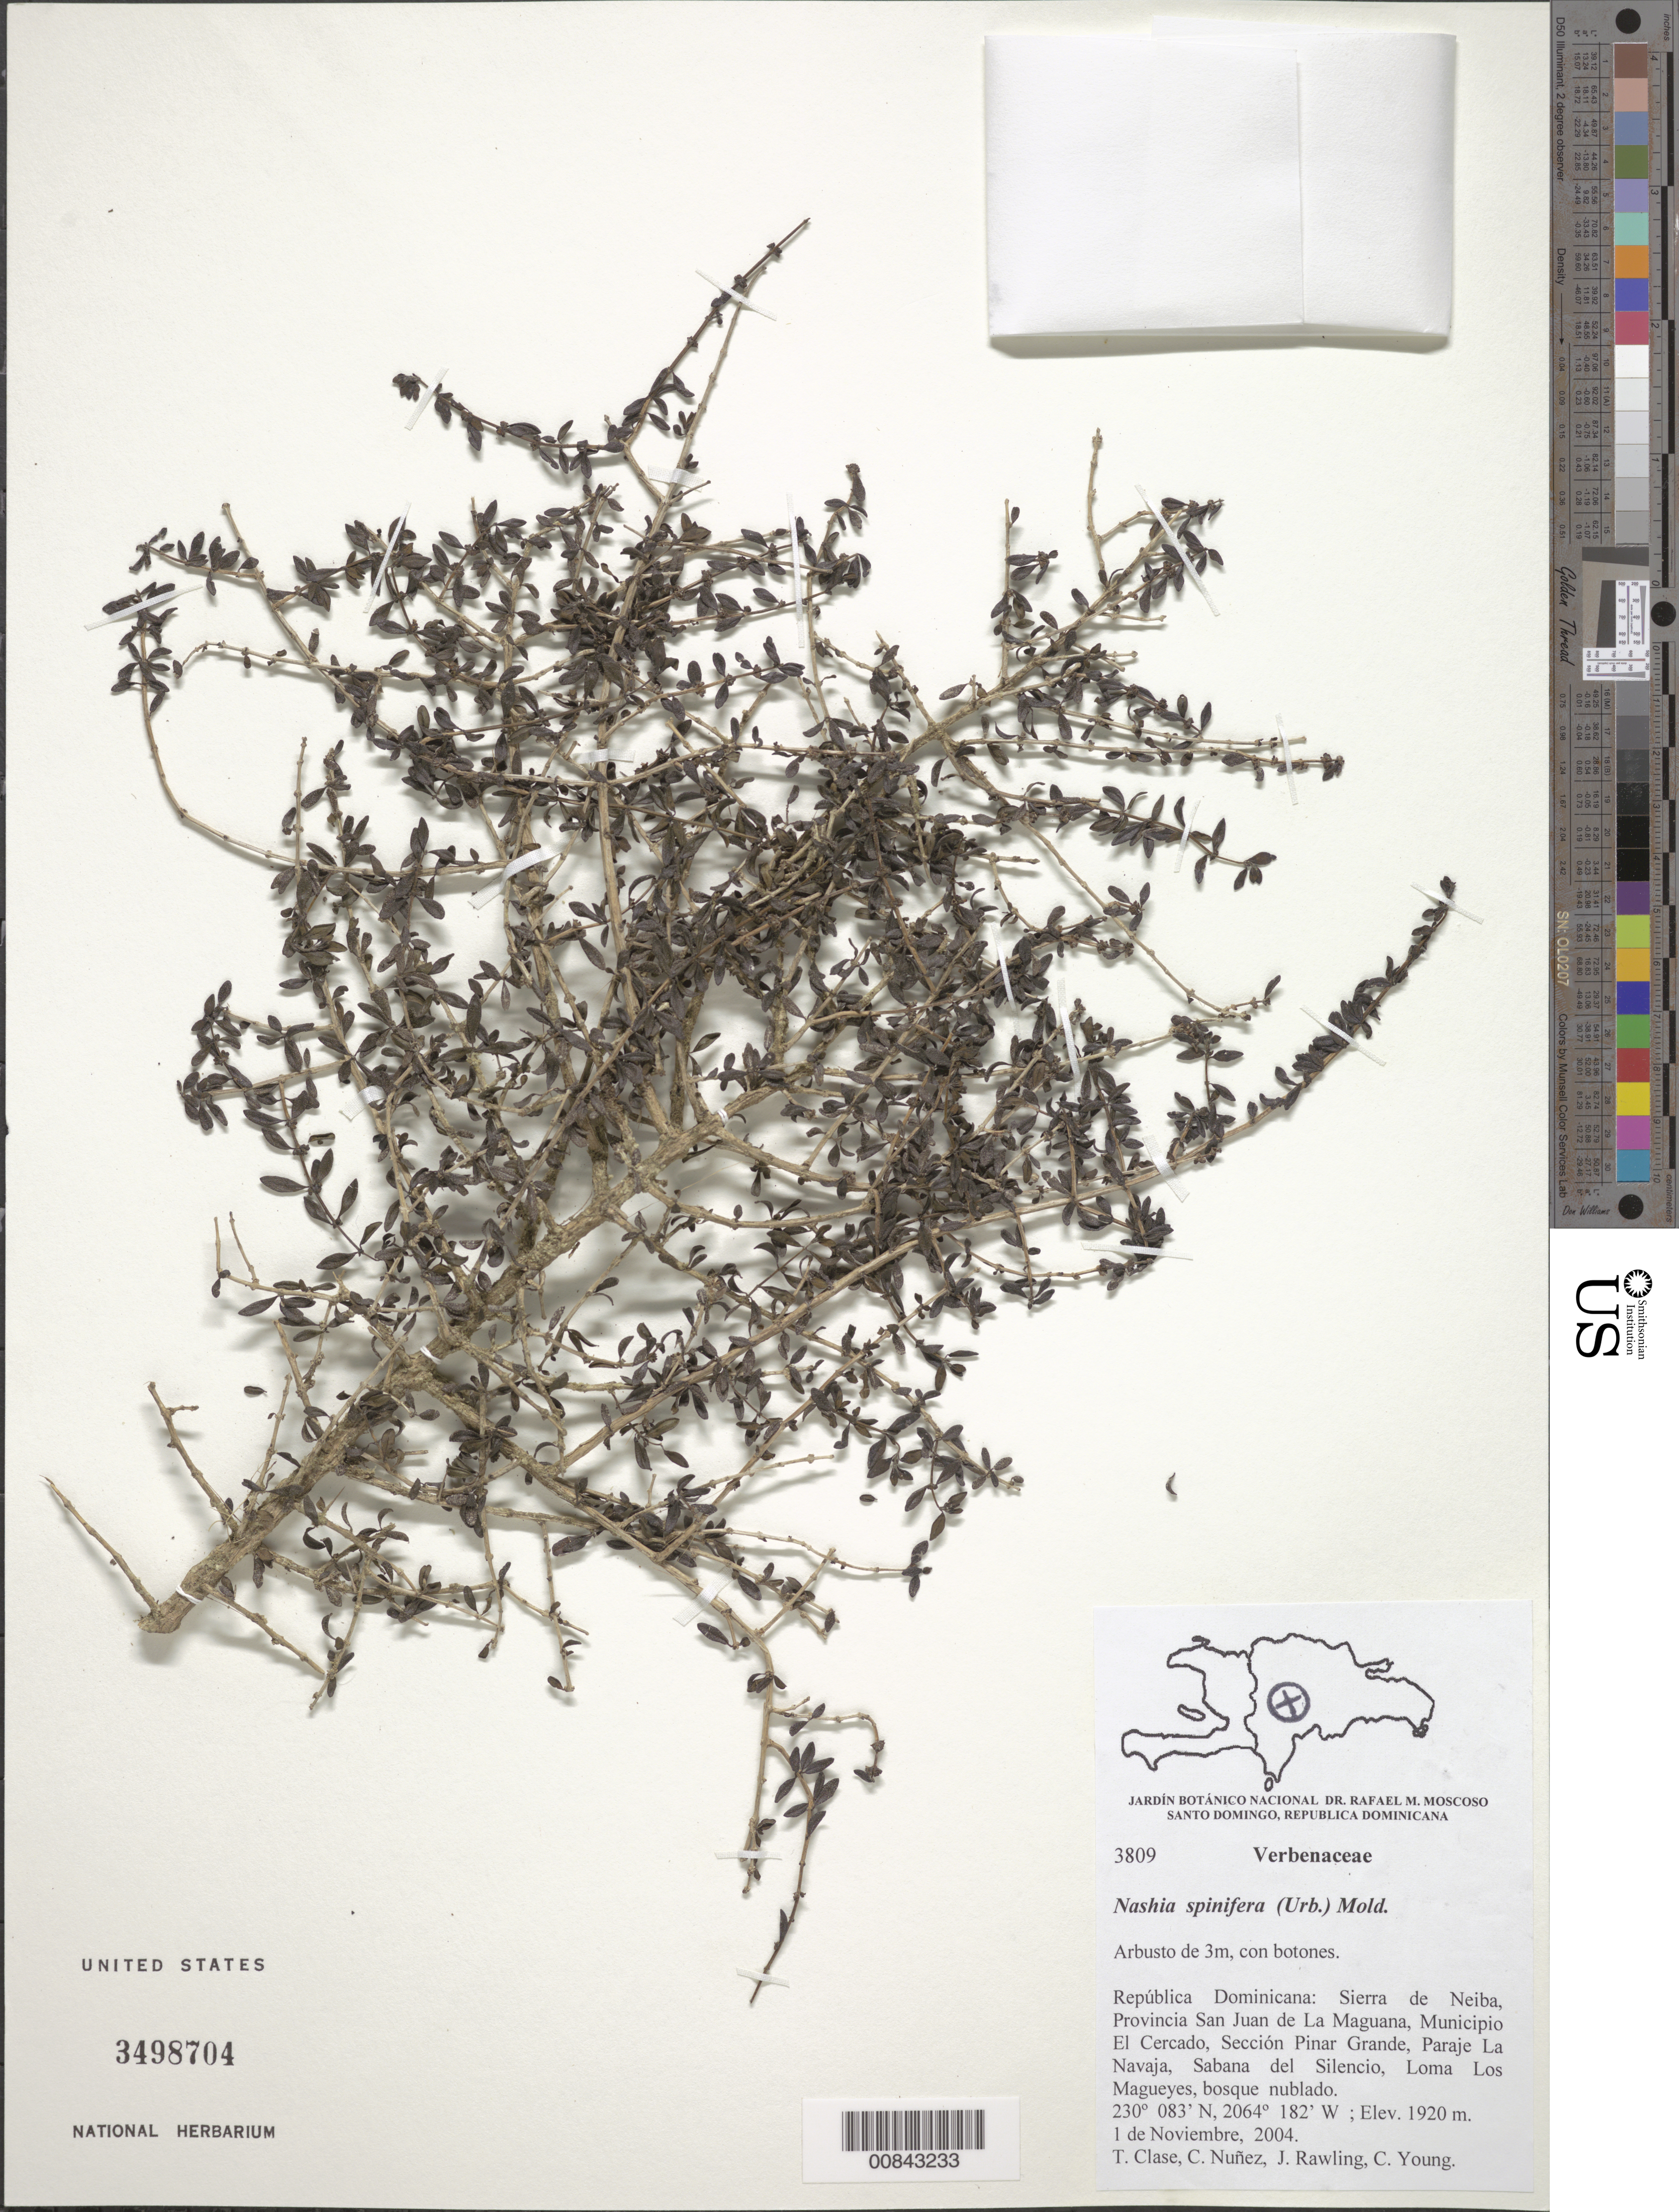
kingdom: Plantae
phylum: Tracheophyta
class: Magnoliopsida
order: Lamiales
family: Verbenaceae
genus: Nashia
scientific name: Nashia spinifera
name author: (Urb.) Moldenke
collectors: T. Clase, C. Nunez, J. Rawling & C. Young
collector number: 3809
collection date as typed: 01 Nov 2004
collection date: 2004-11-01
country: Dominican Republic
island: Hispaniola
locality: Sierra de Neiba, Prov. San Juan de La Maguana, Mun. El Cercado, Sección Pinar Grande Paraje La Navaja, Sabana del Silencio, Loma Los Magueyes.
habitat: Bosque nublado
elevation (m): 1920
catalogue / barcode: US 3498704